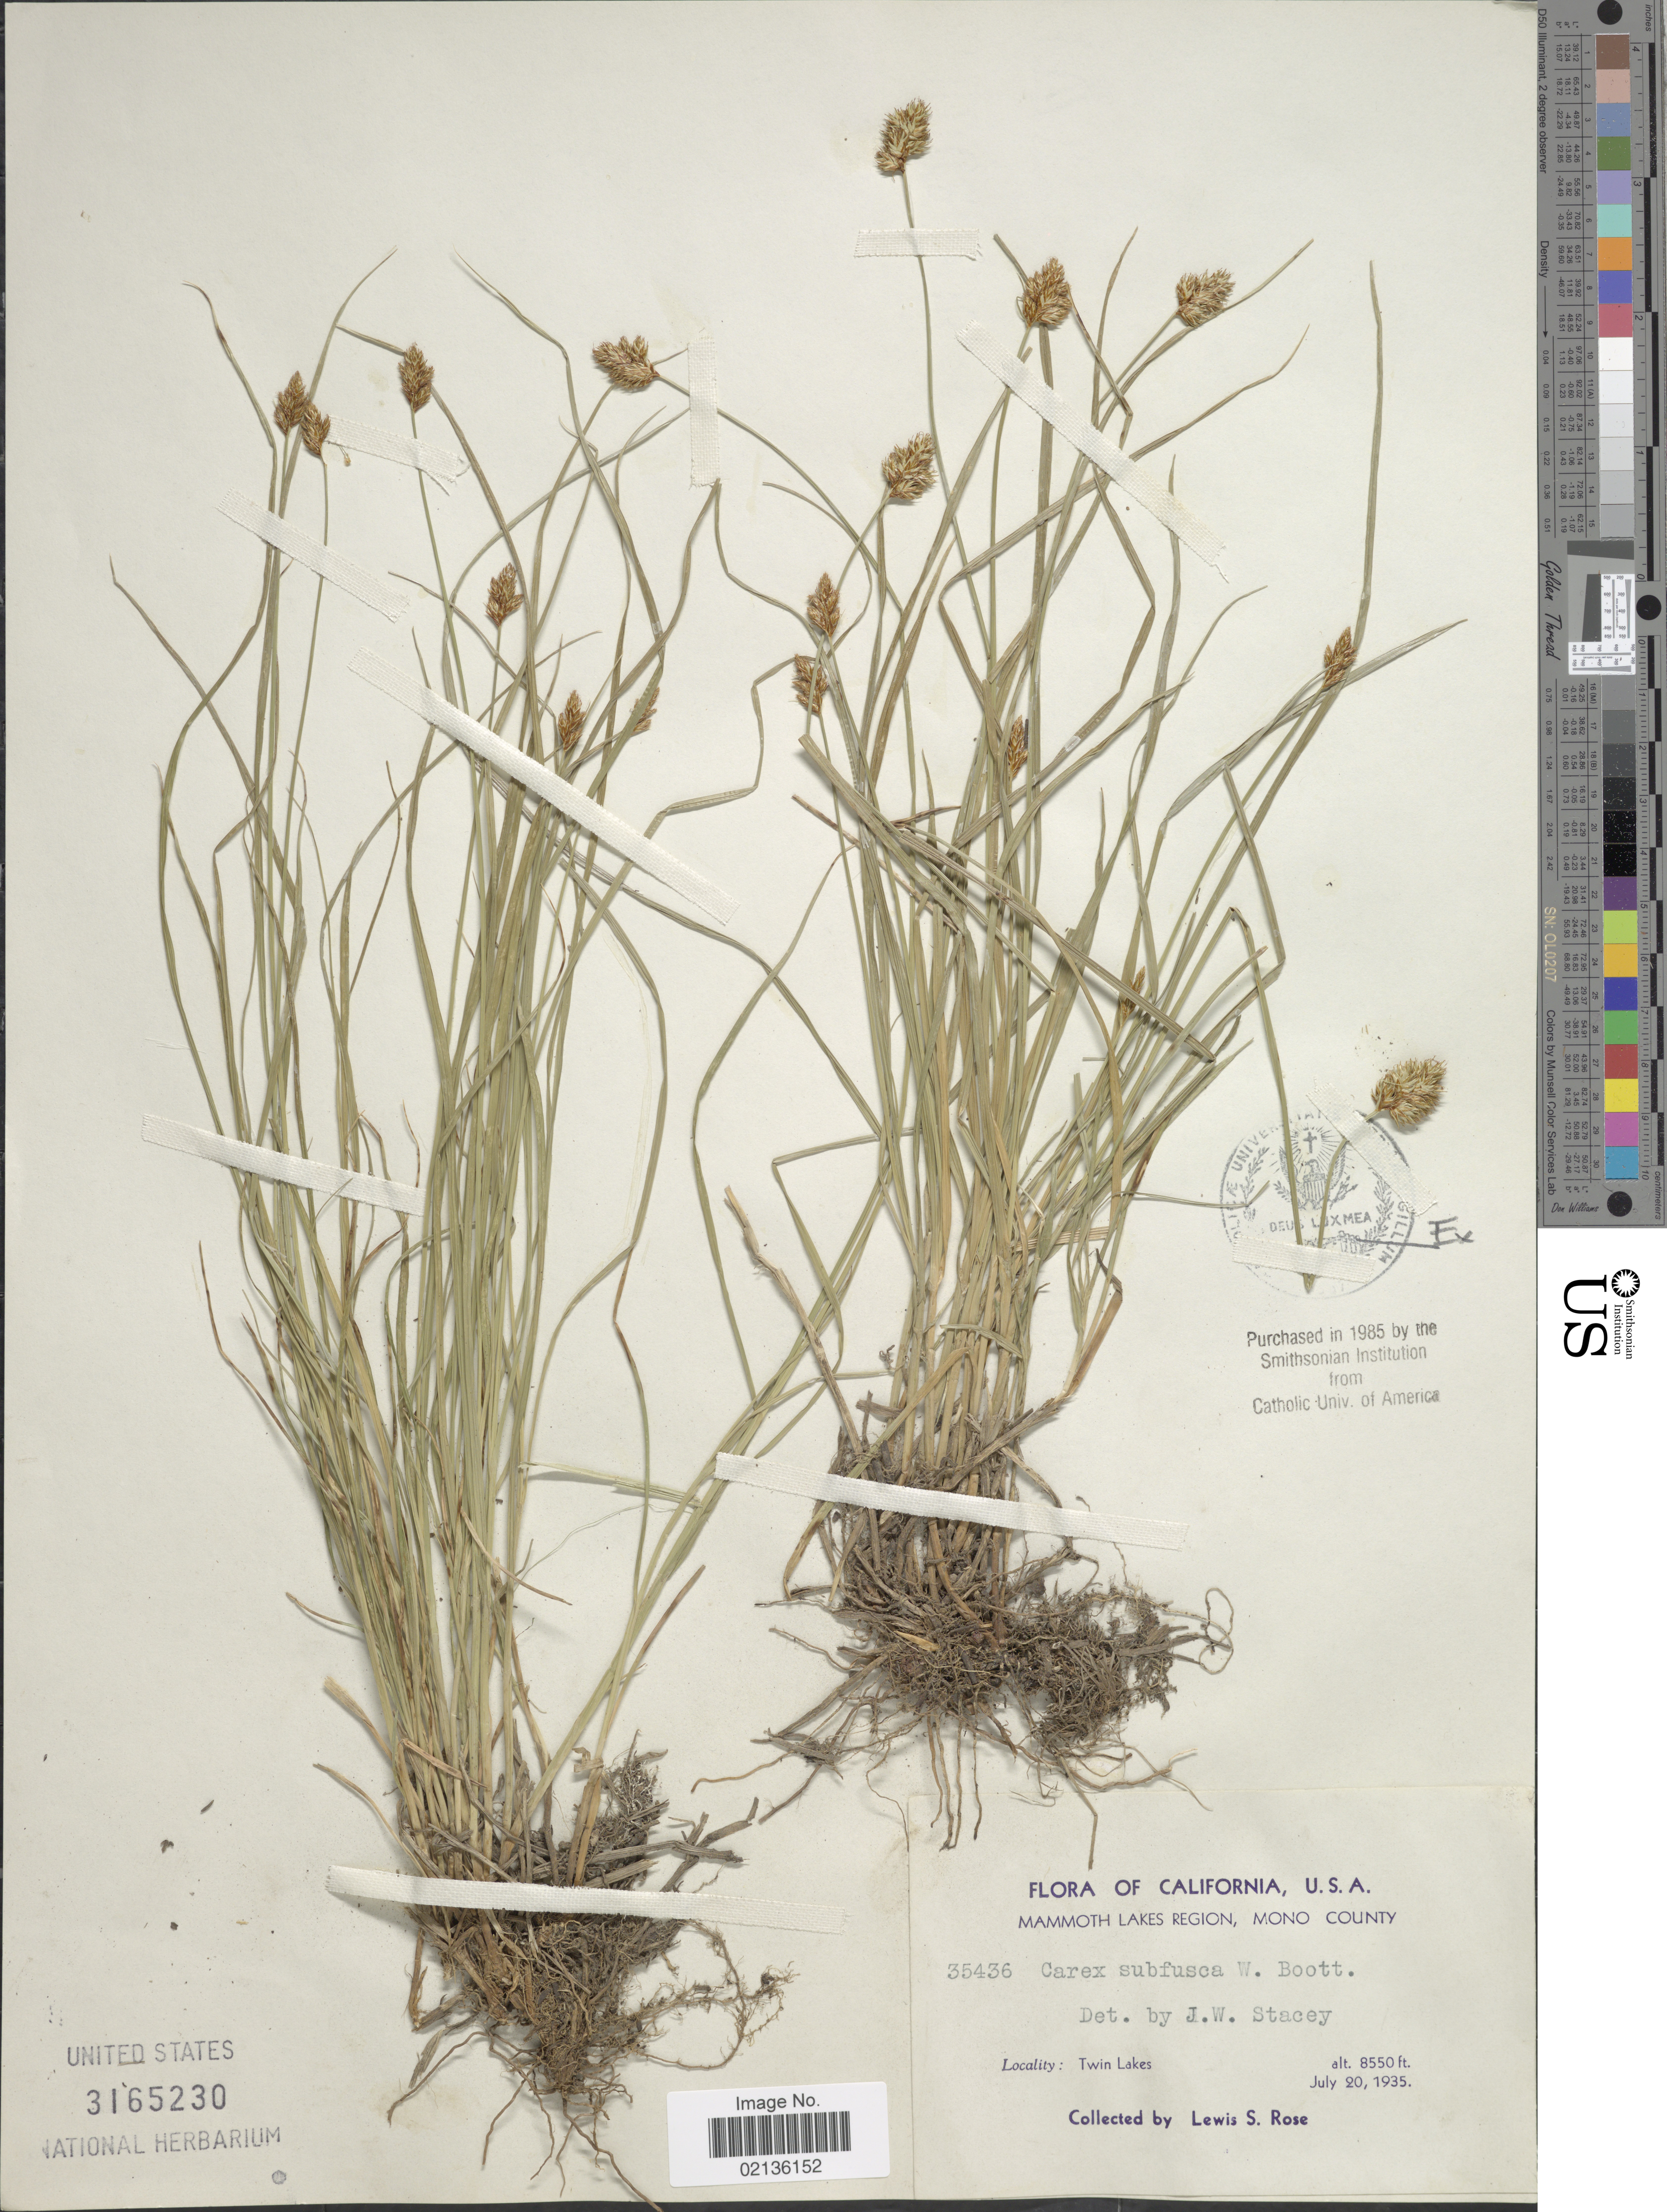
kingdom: Plantae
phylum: Tracheophyta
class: Liliopsida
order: Poales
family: Cyperaceae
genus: Carex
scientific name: Carex subfusca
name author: W. Boott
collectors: L. S. Rose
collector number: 35436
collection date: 1935-07-20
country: United States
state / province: California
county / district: Mono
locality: Mammoth Lakes Region, Mono County, Twin Lakes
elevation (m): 2606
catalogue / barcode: US 3165230